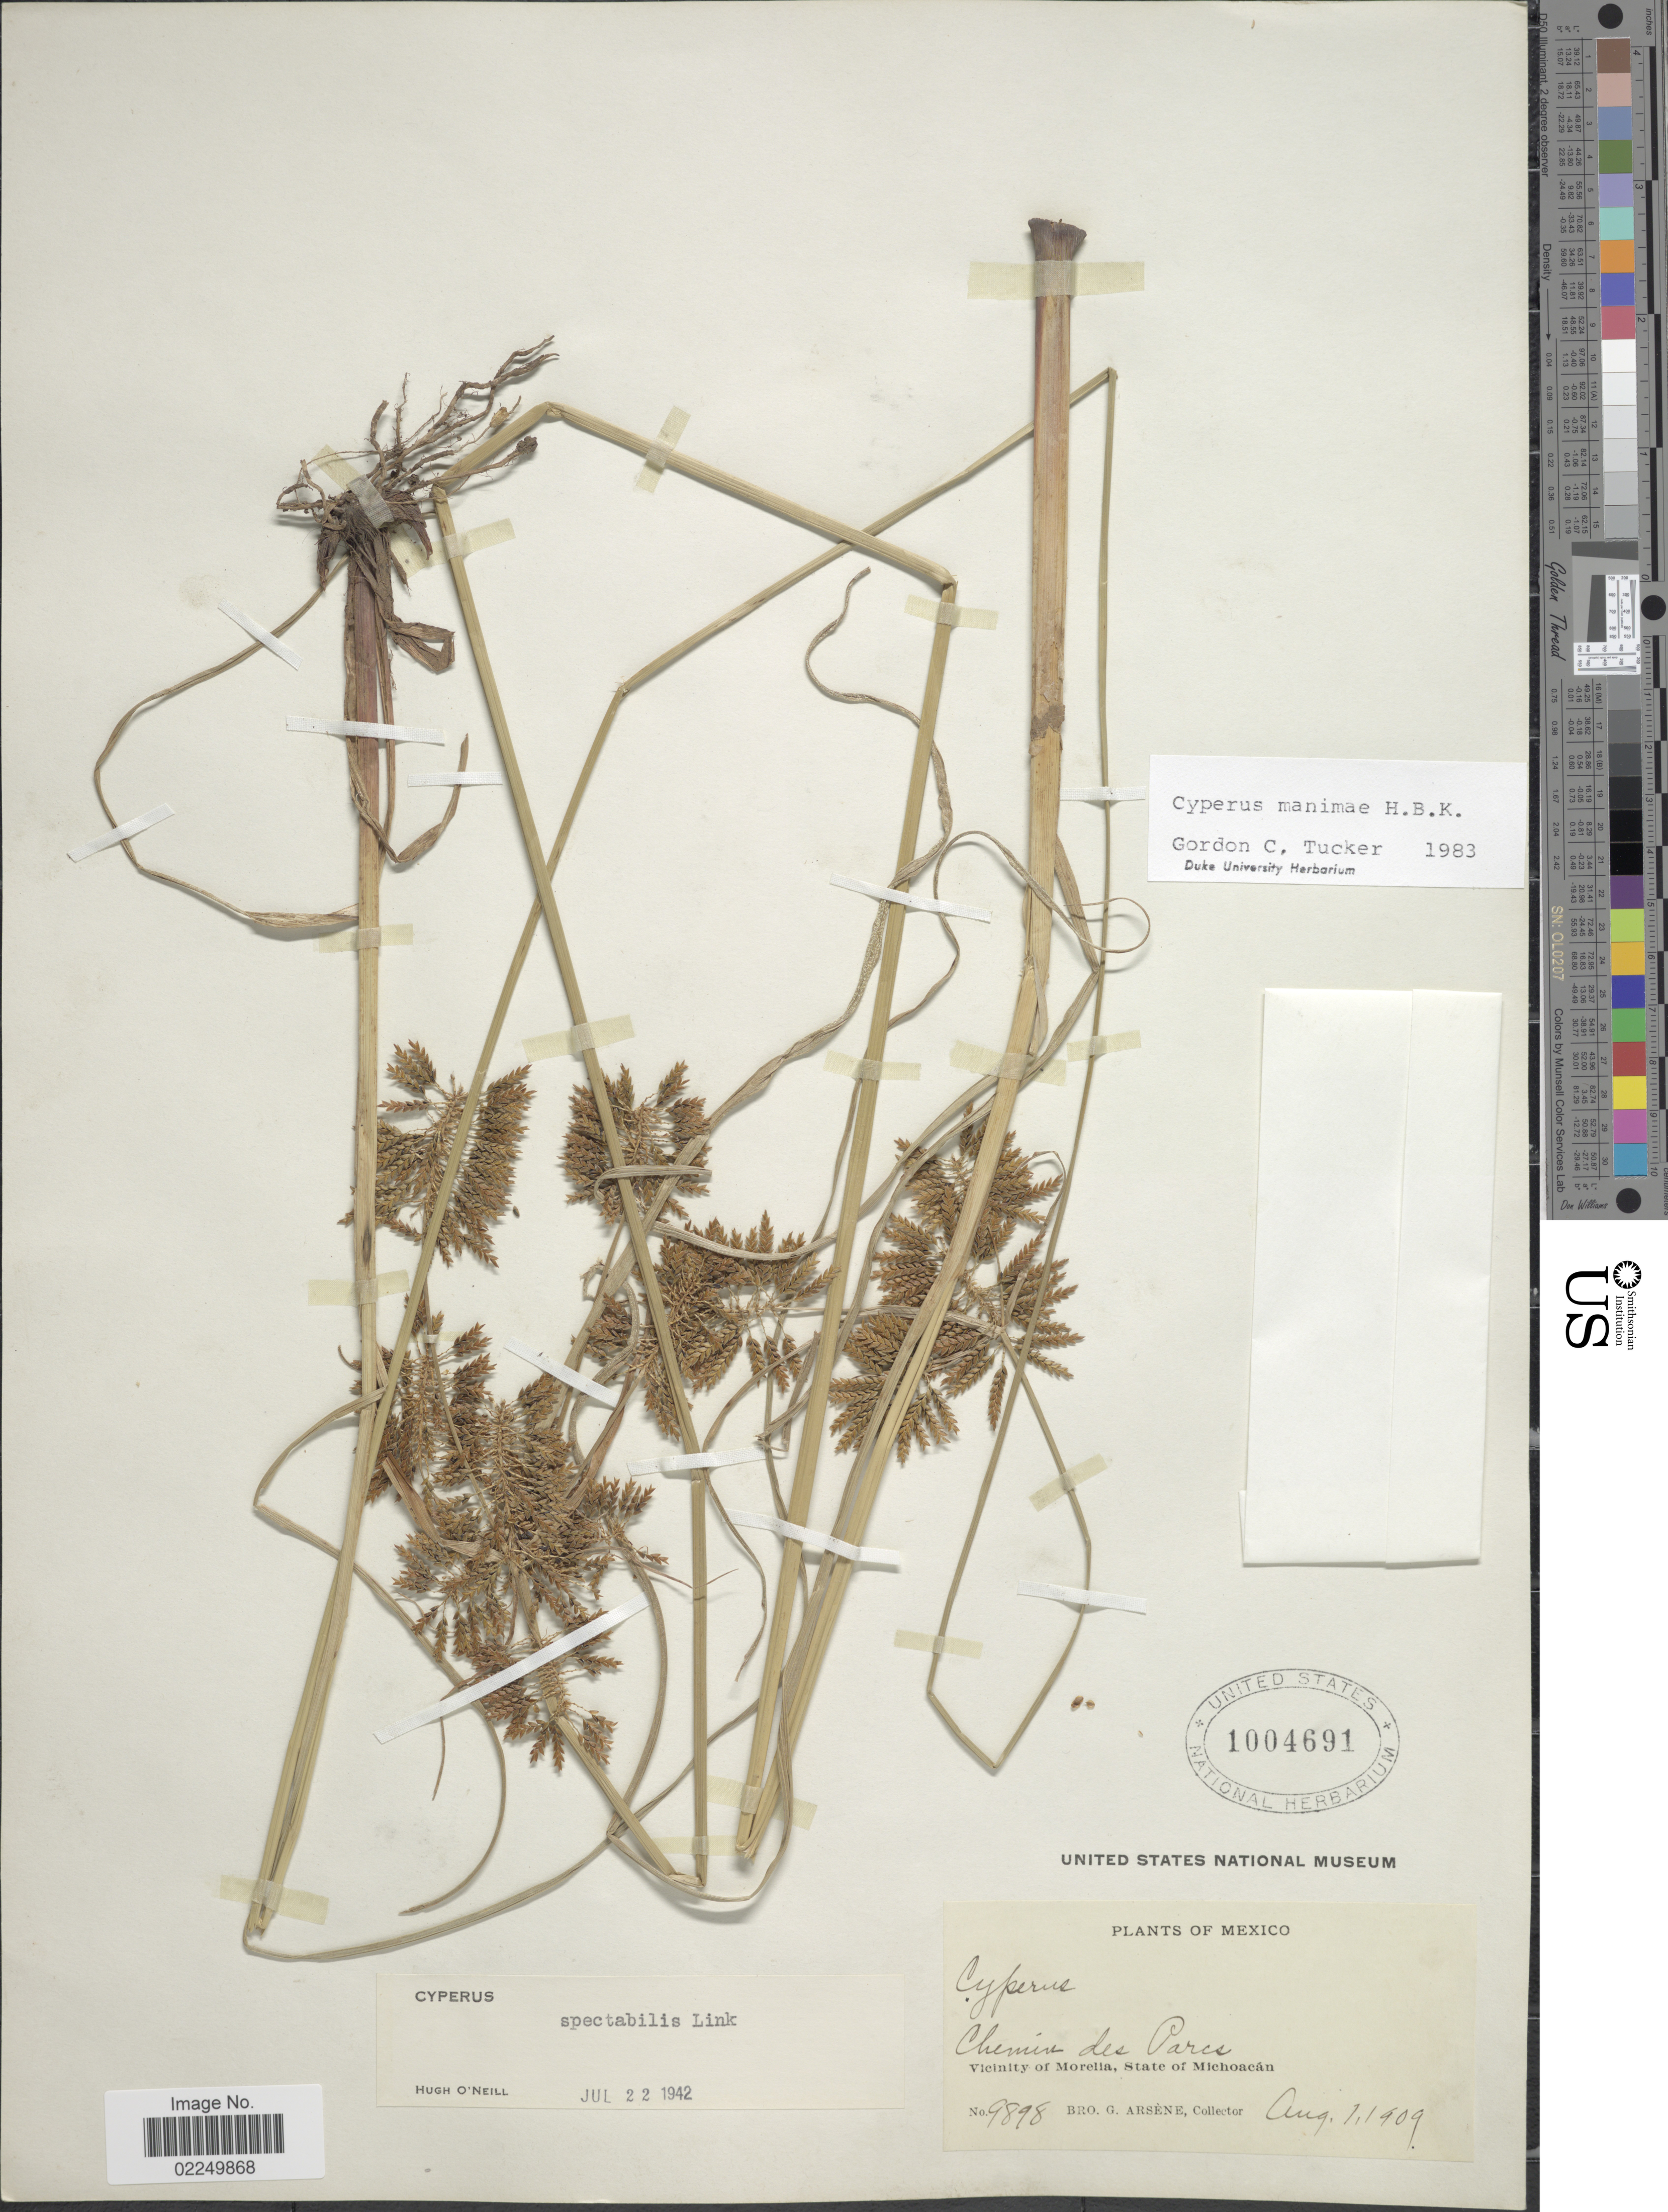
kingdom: Plantae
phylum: Tracheophyta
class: Liliopsida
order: Poales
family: Cyperaceae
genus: Cyperus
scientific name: Cyperus manimae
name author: Kunth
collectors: Bro. G. Arsène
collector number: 9898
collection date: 1909-08-01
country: Mexico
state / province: Michoacán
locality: Chemin de Pares, vicinity of Morelia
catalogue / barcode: US 1004691